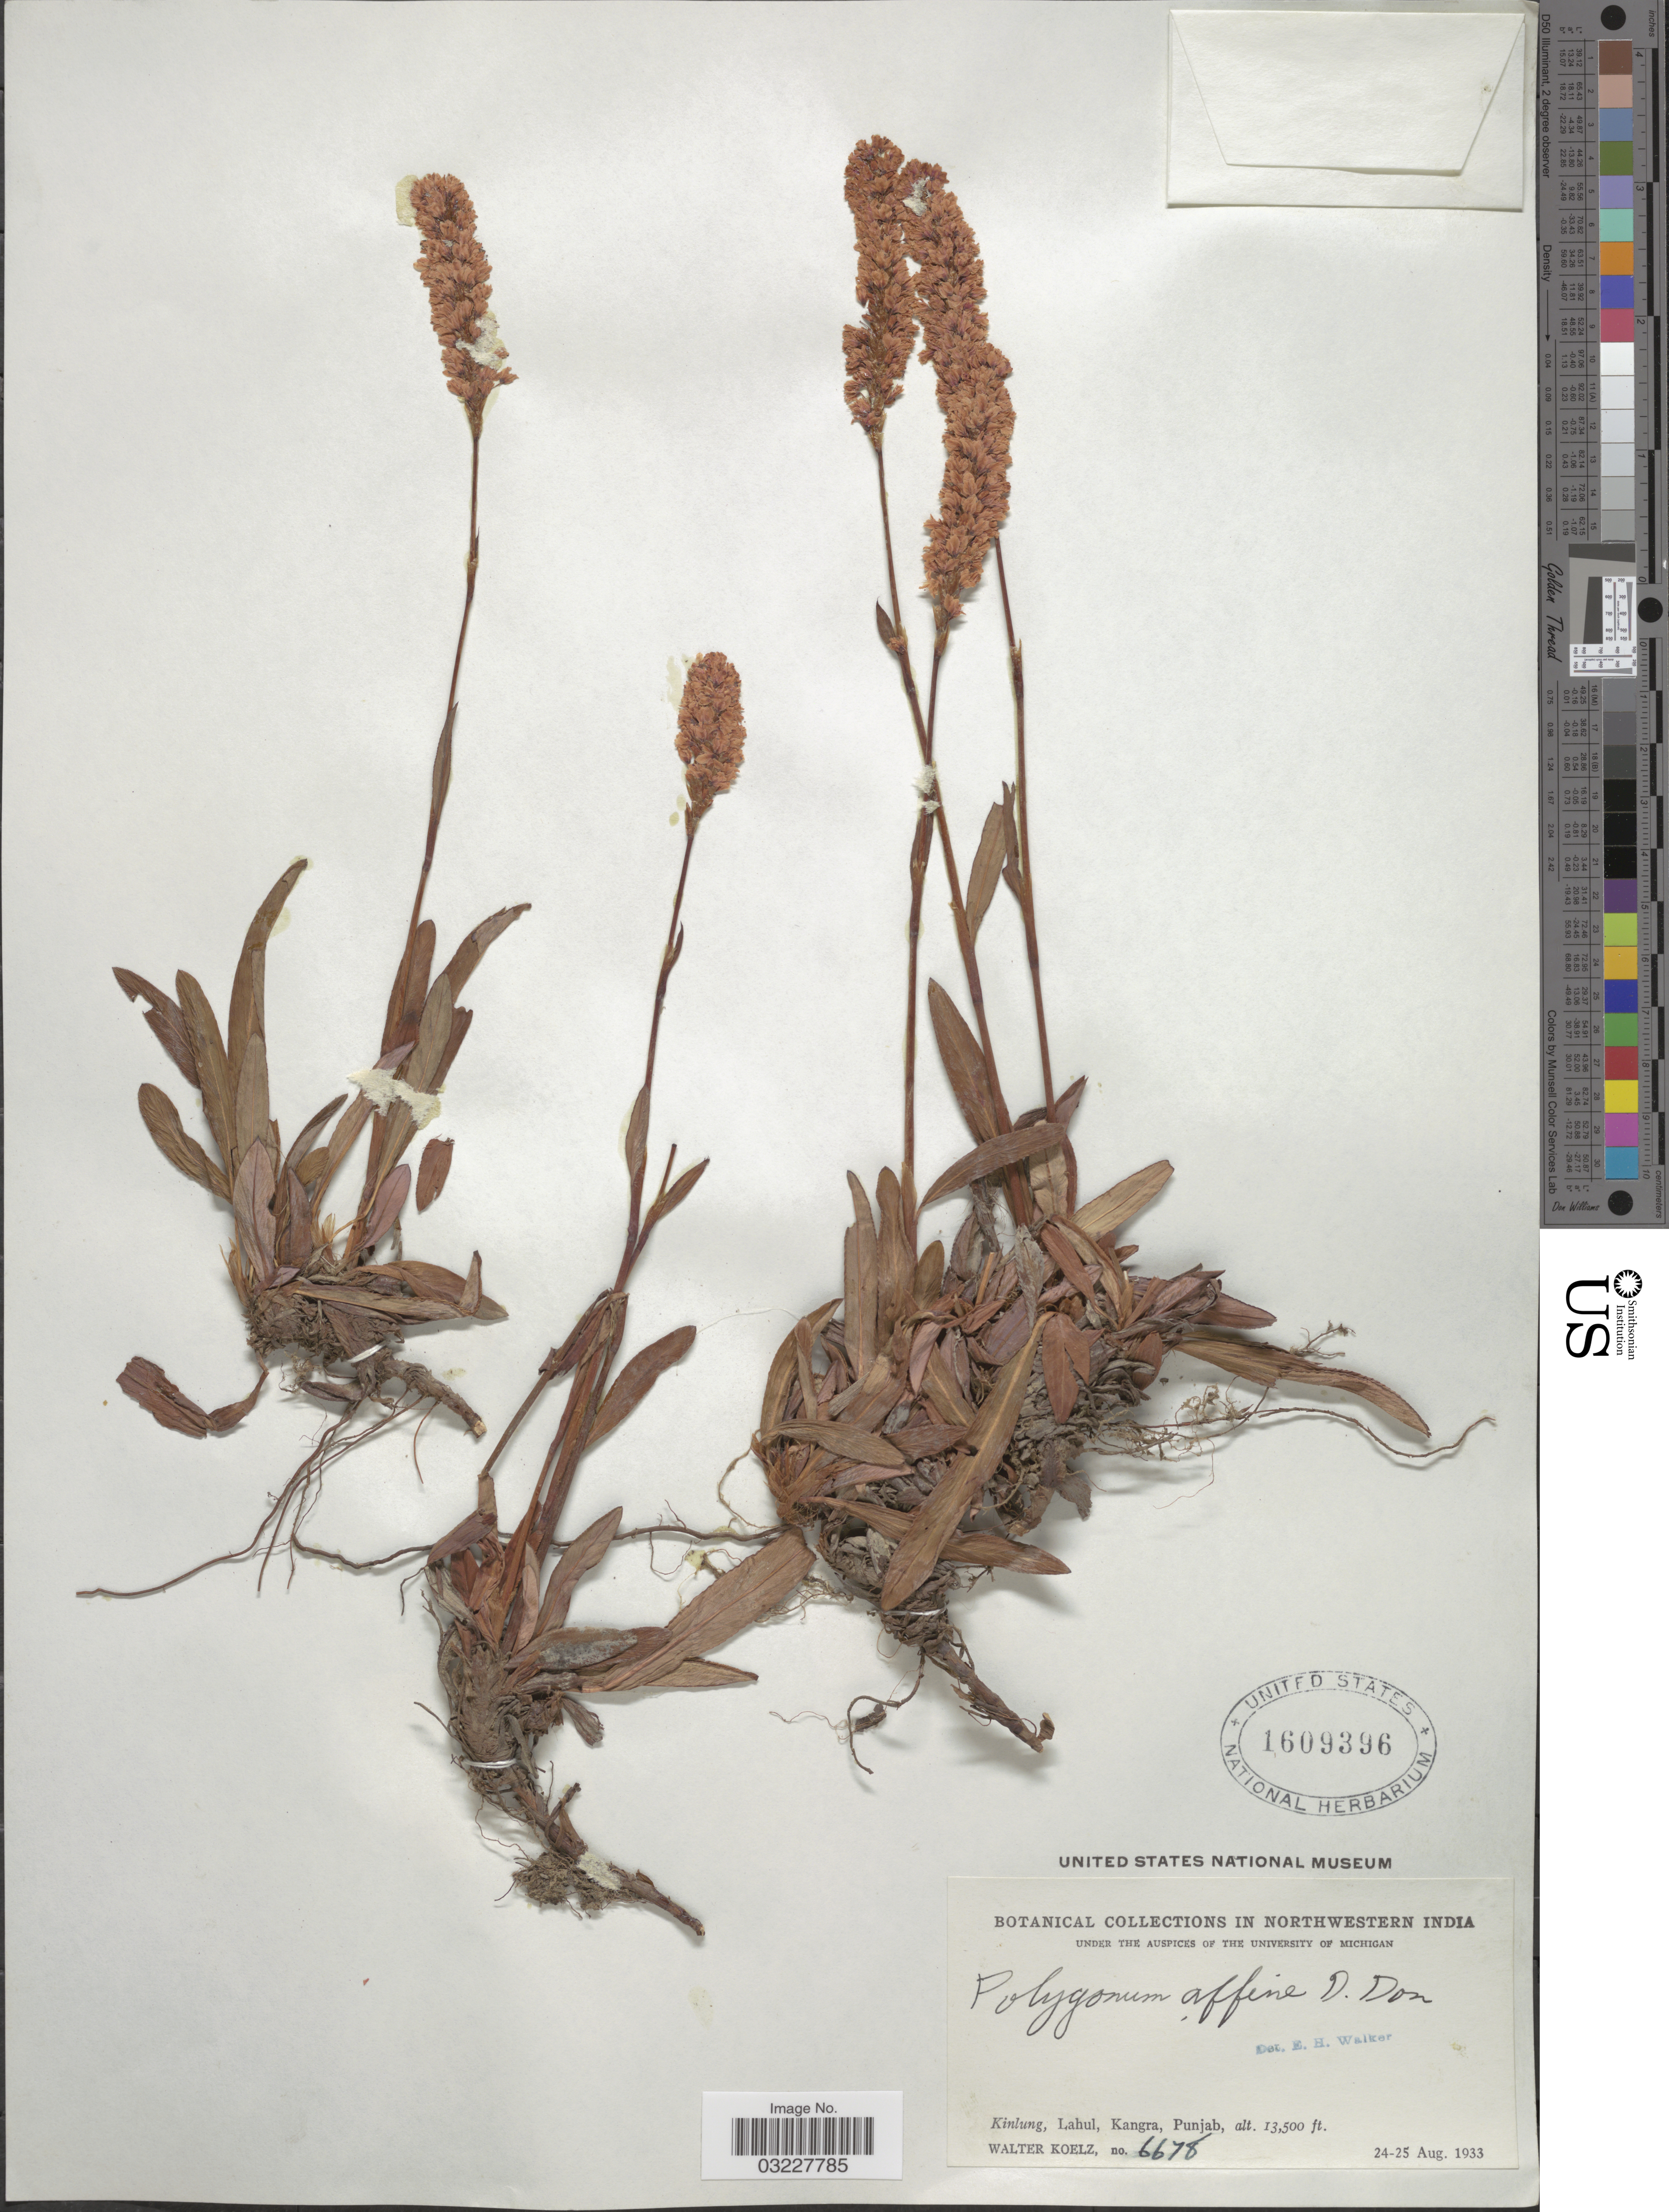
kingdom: Plantae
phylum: Tracheophyta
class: Magnoliopsida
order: Caryophyllales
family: Polygonaceae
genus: Polygonum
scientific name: Polygonum affine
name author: D. Don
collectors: W. N. Koelz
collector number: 6678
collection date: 1933-08-24/1933-08-25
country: India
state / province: Punjab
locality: Northwestern India. Kinlung, Lahul, Kangra.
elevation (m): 4115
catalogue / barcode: US 1609396